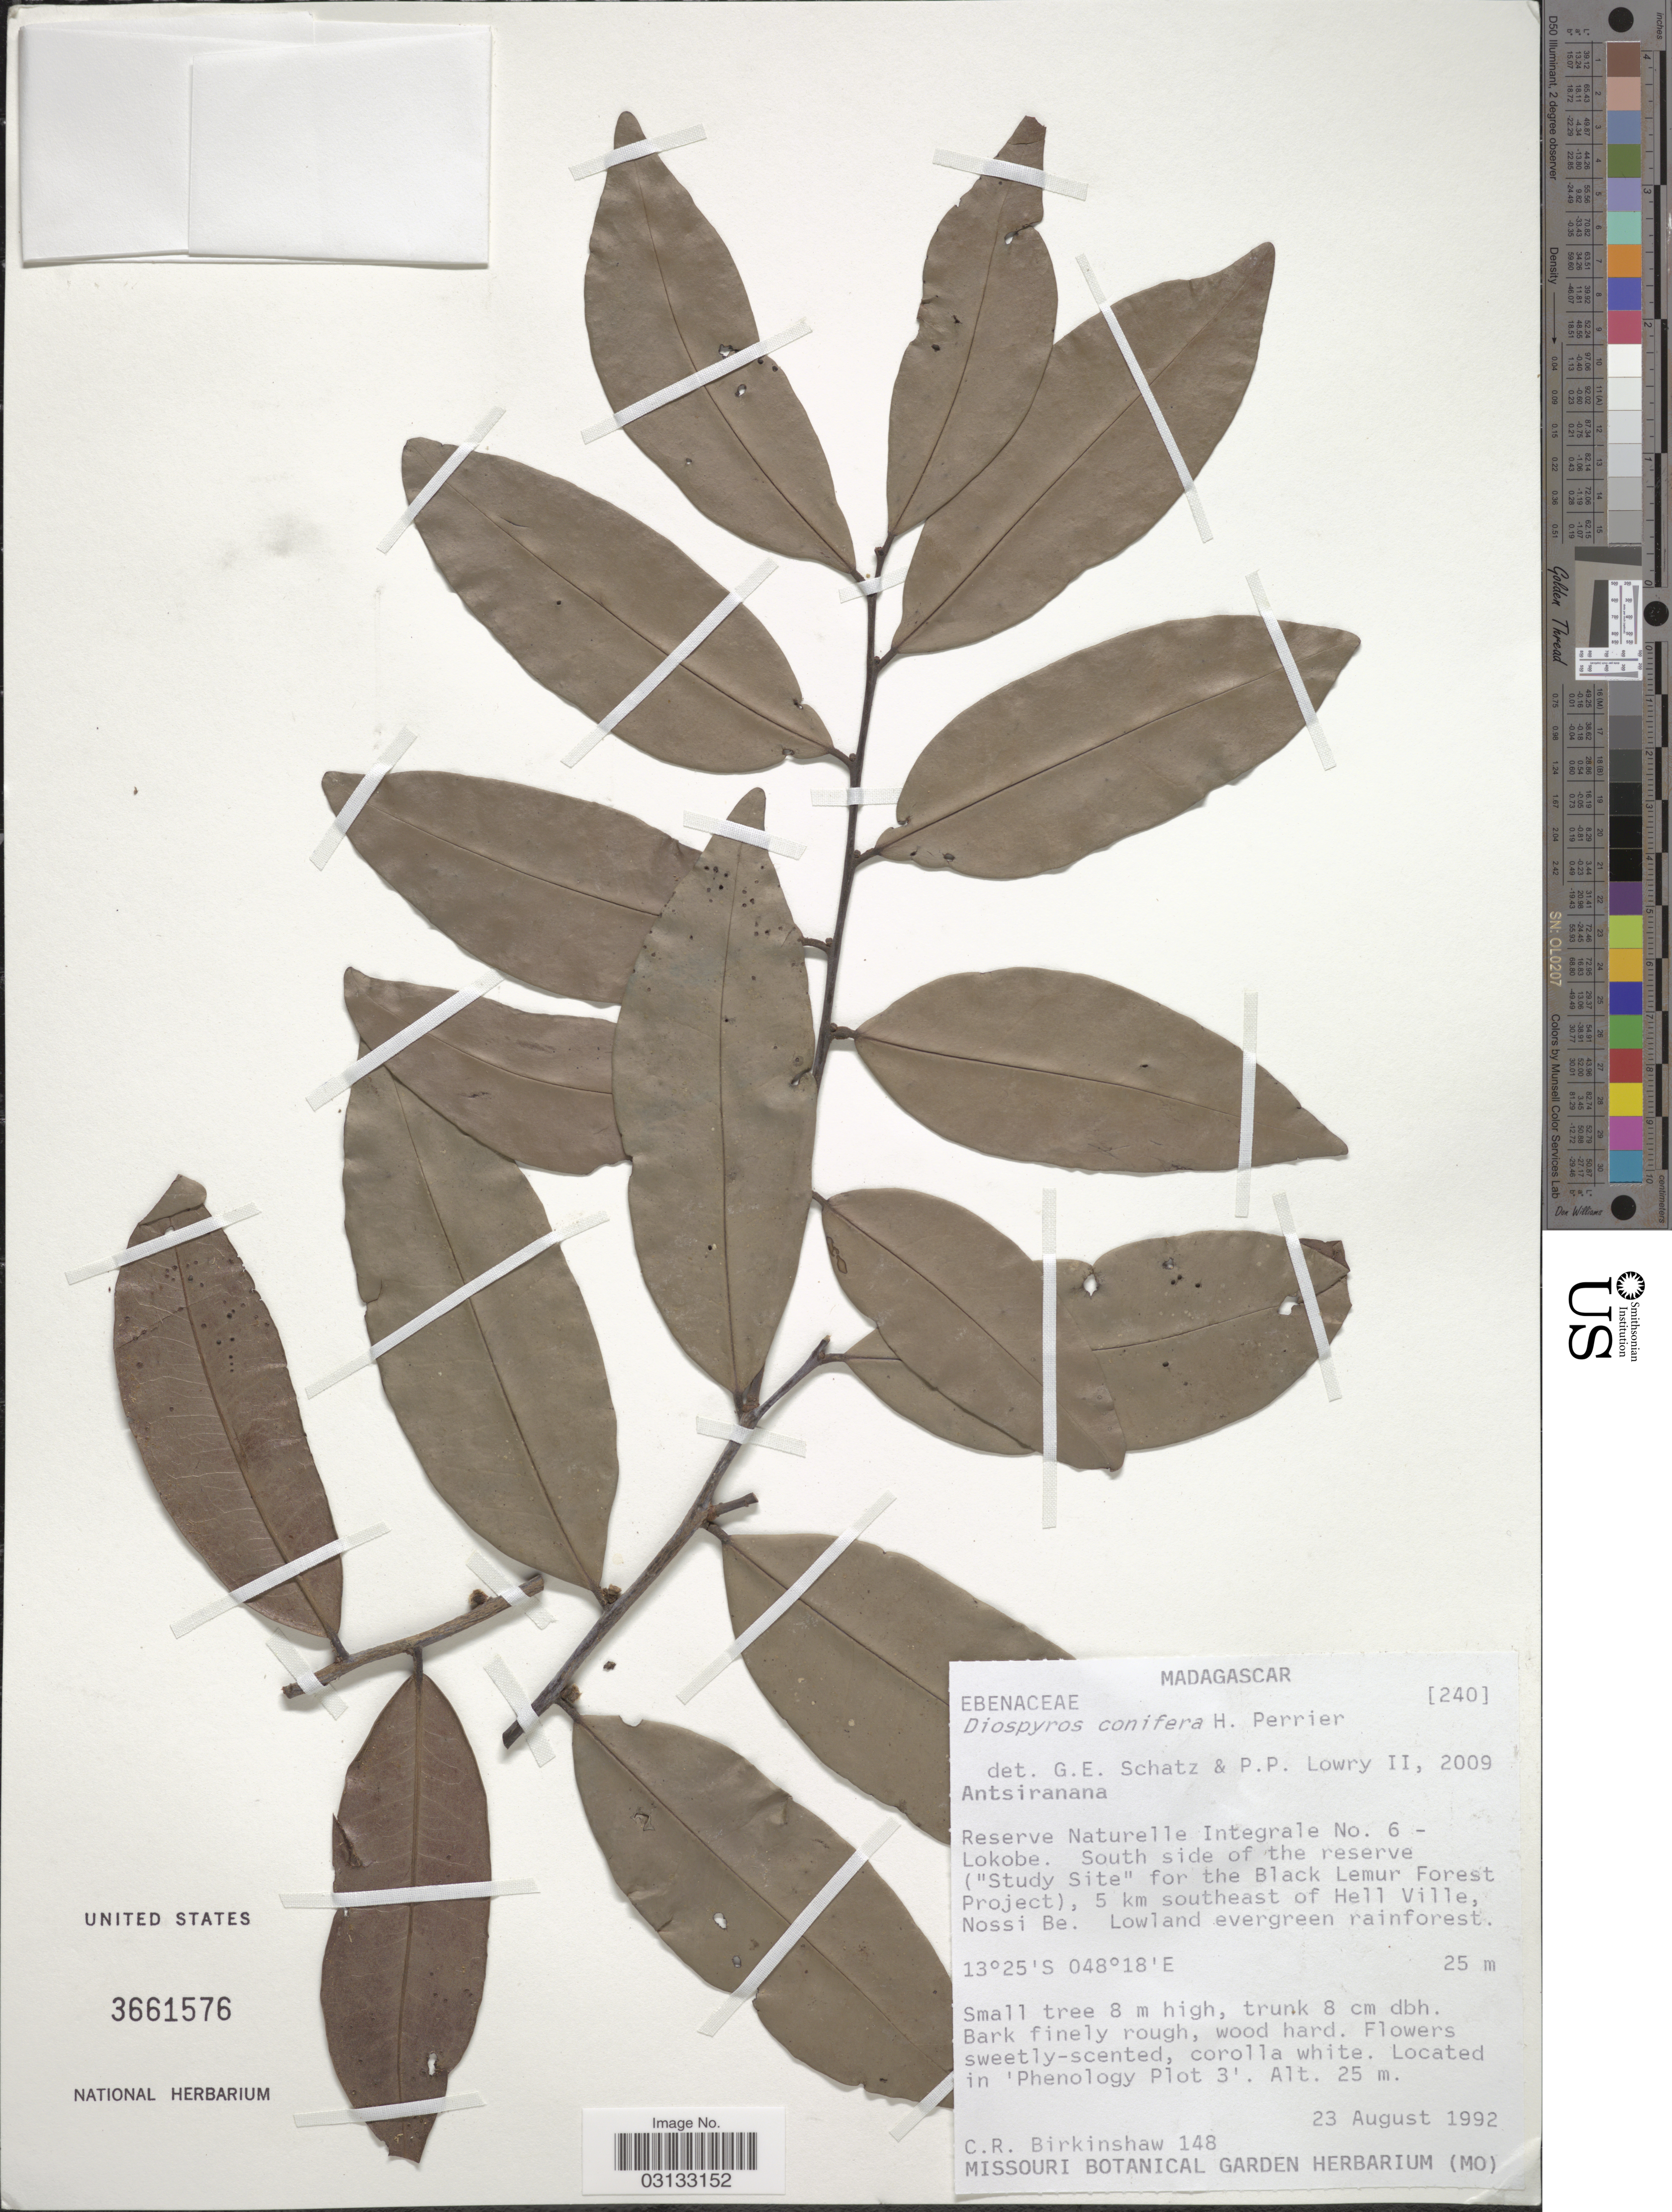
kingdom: Plantae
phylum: Tracheophyta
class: Magnoliopsida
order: Ericales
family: Ebenaceae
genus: Diospyros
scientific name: Diospyros conifera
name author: H. Perrier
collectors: C. R. Birkinshaw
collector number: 148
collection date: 1992-08-23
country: Madagascar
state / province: Diana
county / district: Nosy Be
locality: Reserve Naturelle Integrale No. 6 - Lokobe, South side of the reserve ("Study Site" for the Black Lemur Forest Project), 5 km southeast of Hell Ville, Nossi Be.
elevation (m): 25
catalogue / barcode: US 3661576